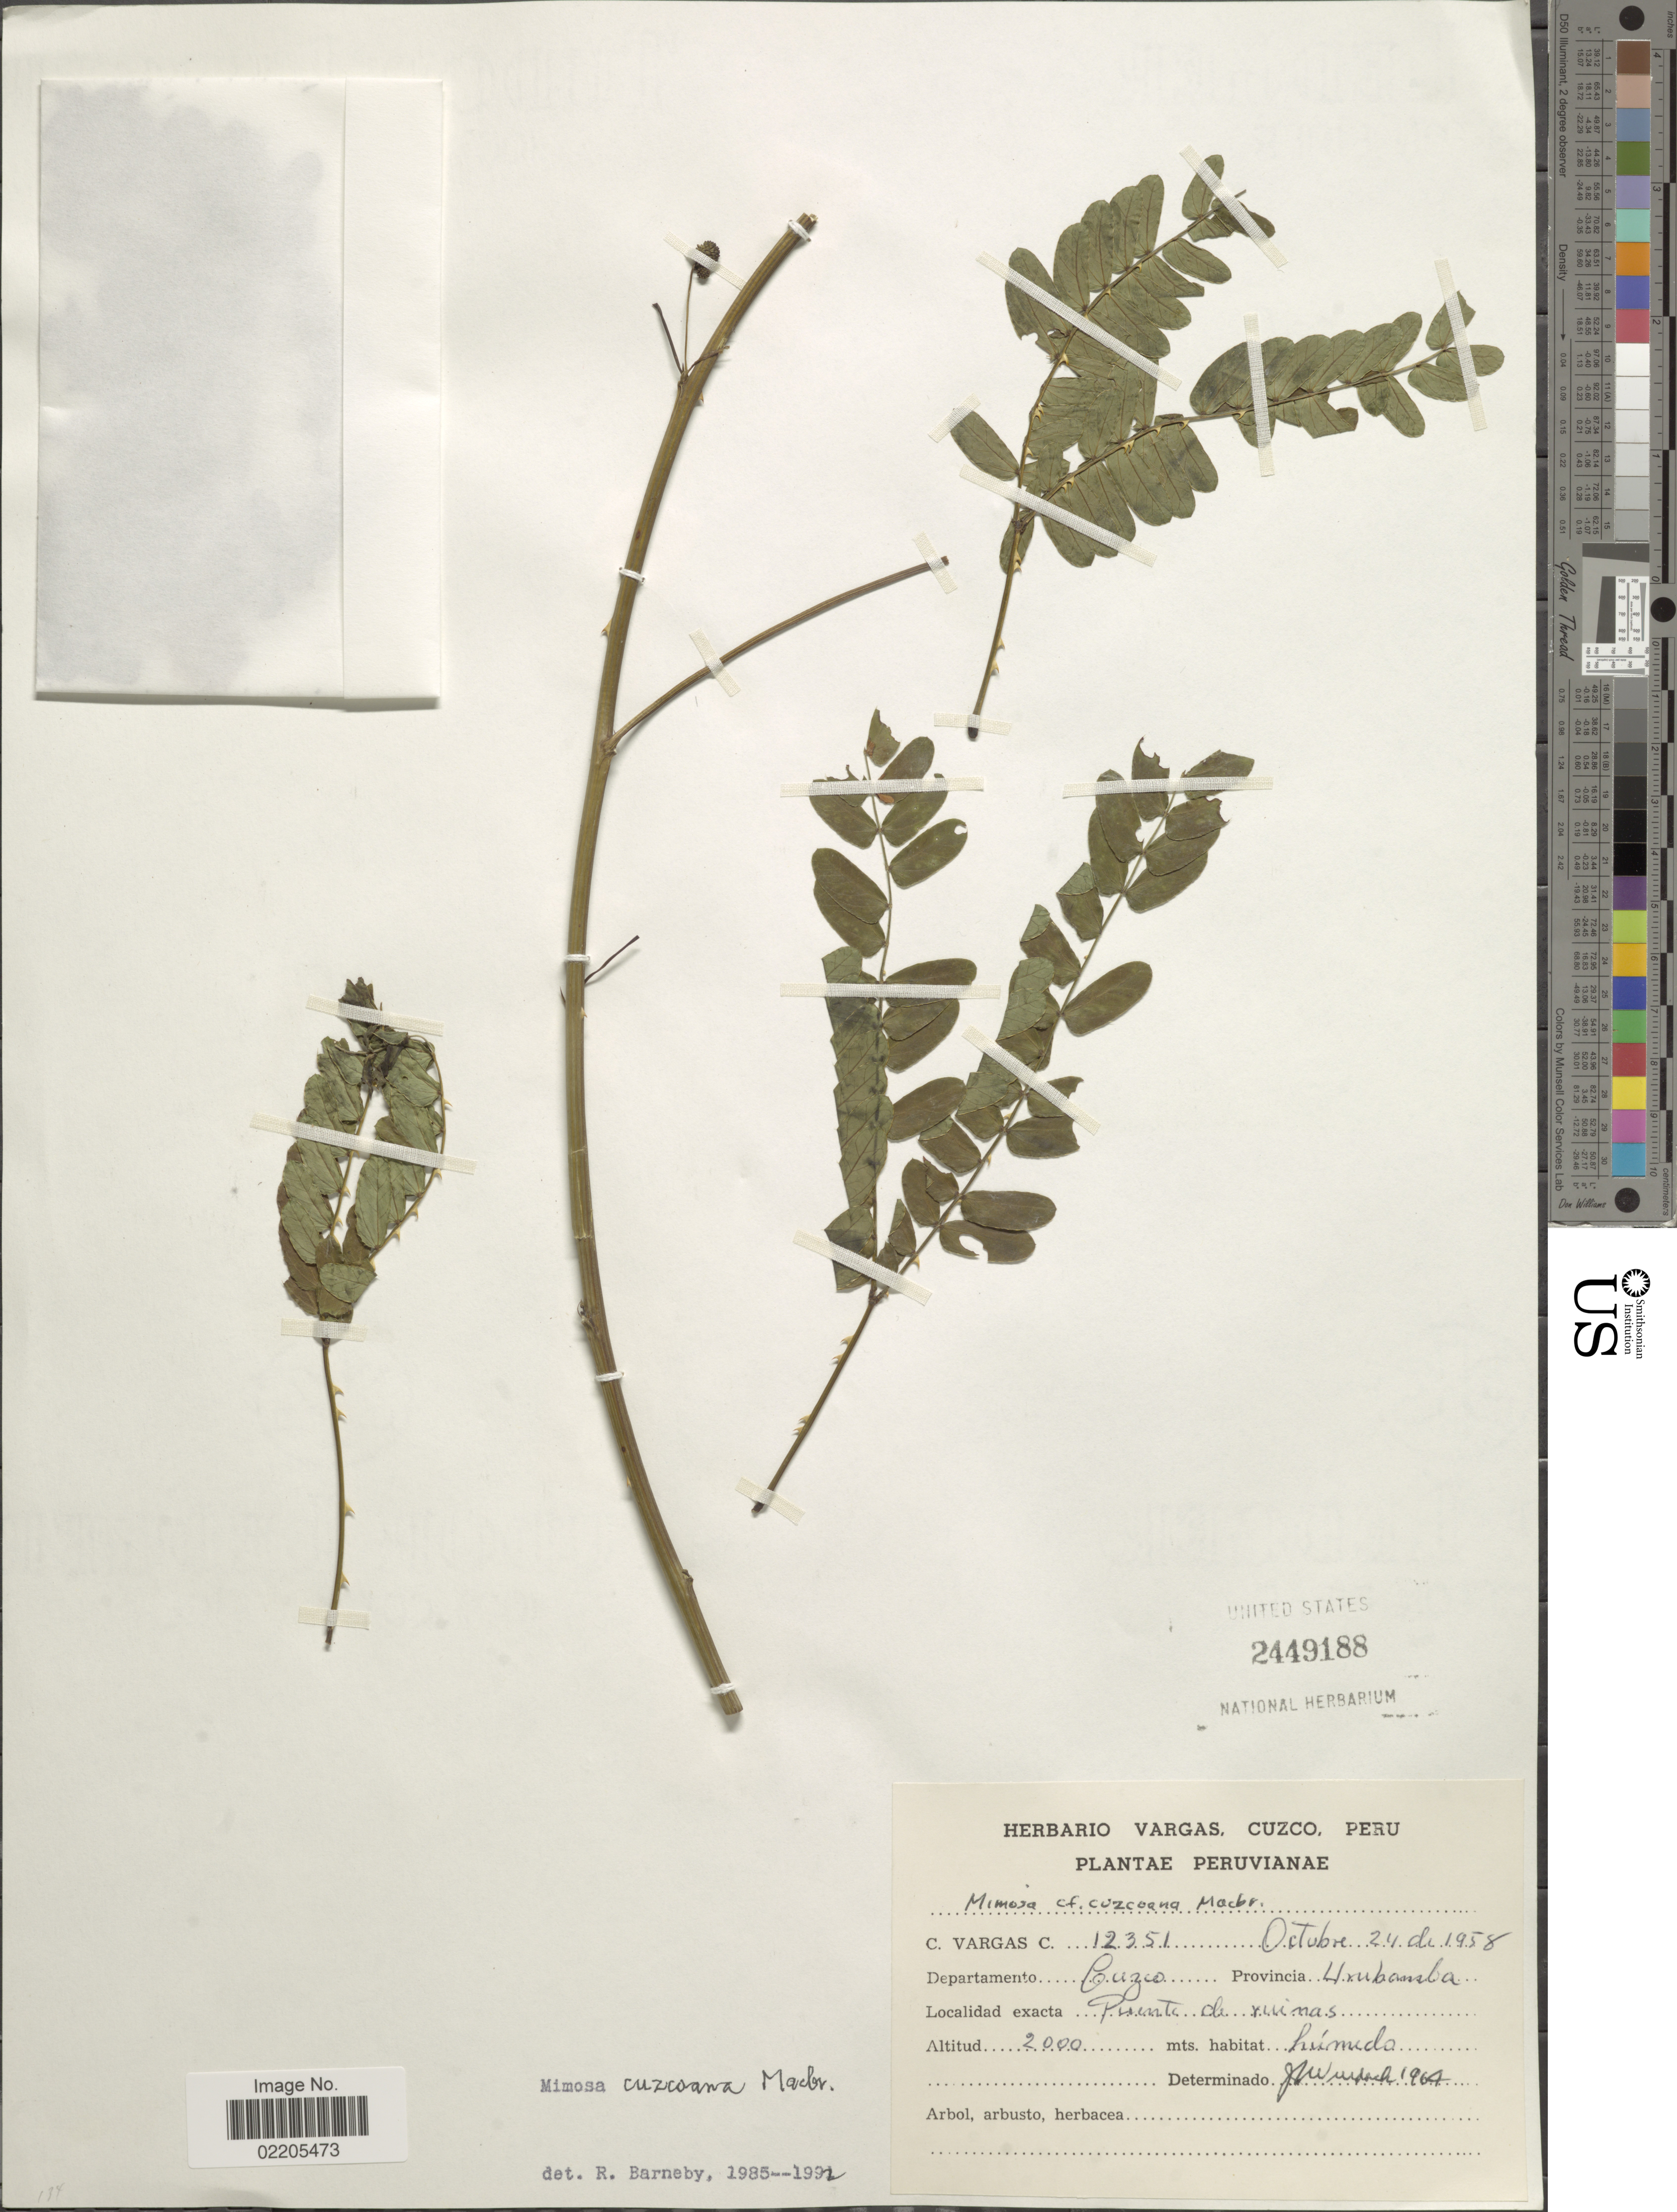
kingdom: Plantae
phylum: Tracheophyta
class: Magnoliopsida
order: Fabales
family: Fabaceae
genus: Mimosa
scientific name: Mimosa cuzcoana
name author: J.F. Macbr.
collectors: C. Vargas Calderón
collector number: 12351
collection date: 1958-10-24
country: Peru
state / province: Cusco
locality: Departamento Cuzco. Provincia Urubamba. Puente de ruinas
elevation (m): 2000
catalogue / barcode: US 2449188